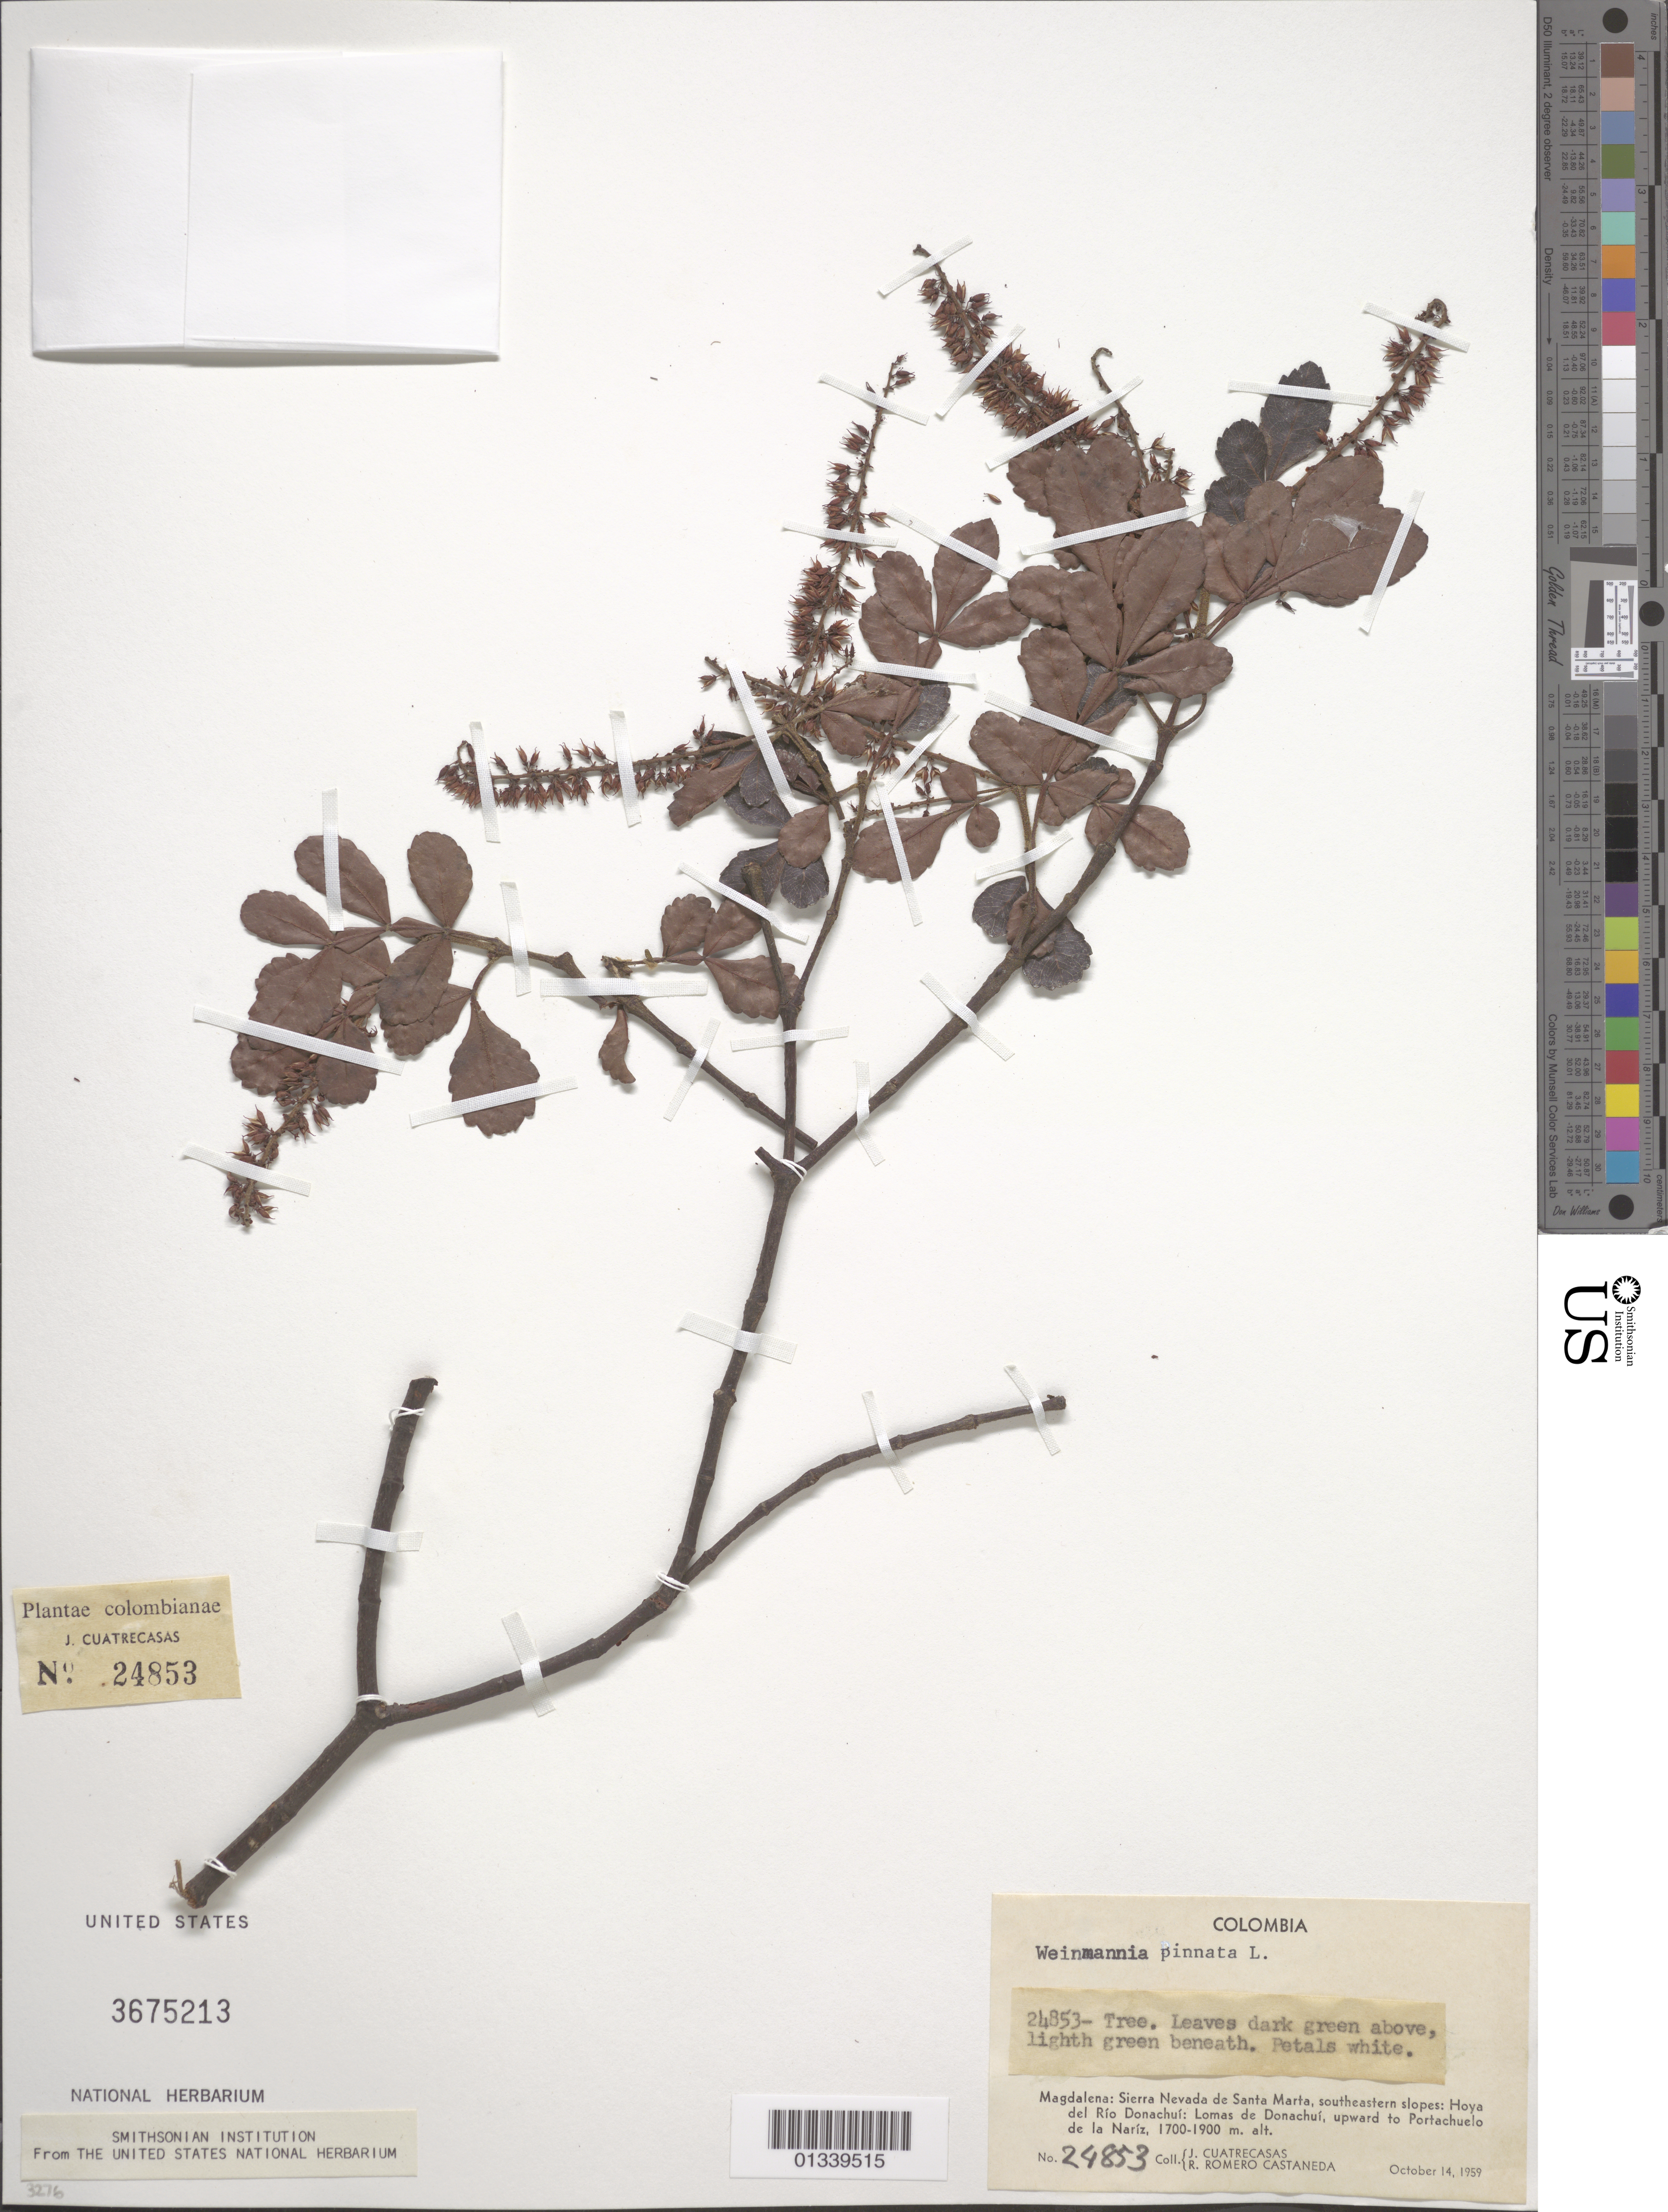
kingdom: Plantae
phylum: Tracheophyta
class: Magnoliopsida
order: Oxalidales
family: Cunoniaceae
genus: Weinmannia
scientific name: Weinmannia pinnata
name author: L.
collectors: J. Cuatrecasas & R. Romero Castañeda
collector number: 24853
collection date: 1959-10-14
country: Colombia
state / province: Magdalena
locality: Sierra Nevada de Santa Marta, southeastern slopes. Hoya del Rio Donachui.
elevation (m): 1900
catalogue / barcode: US 3675210